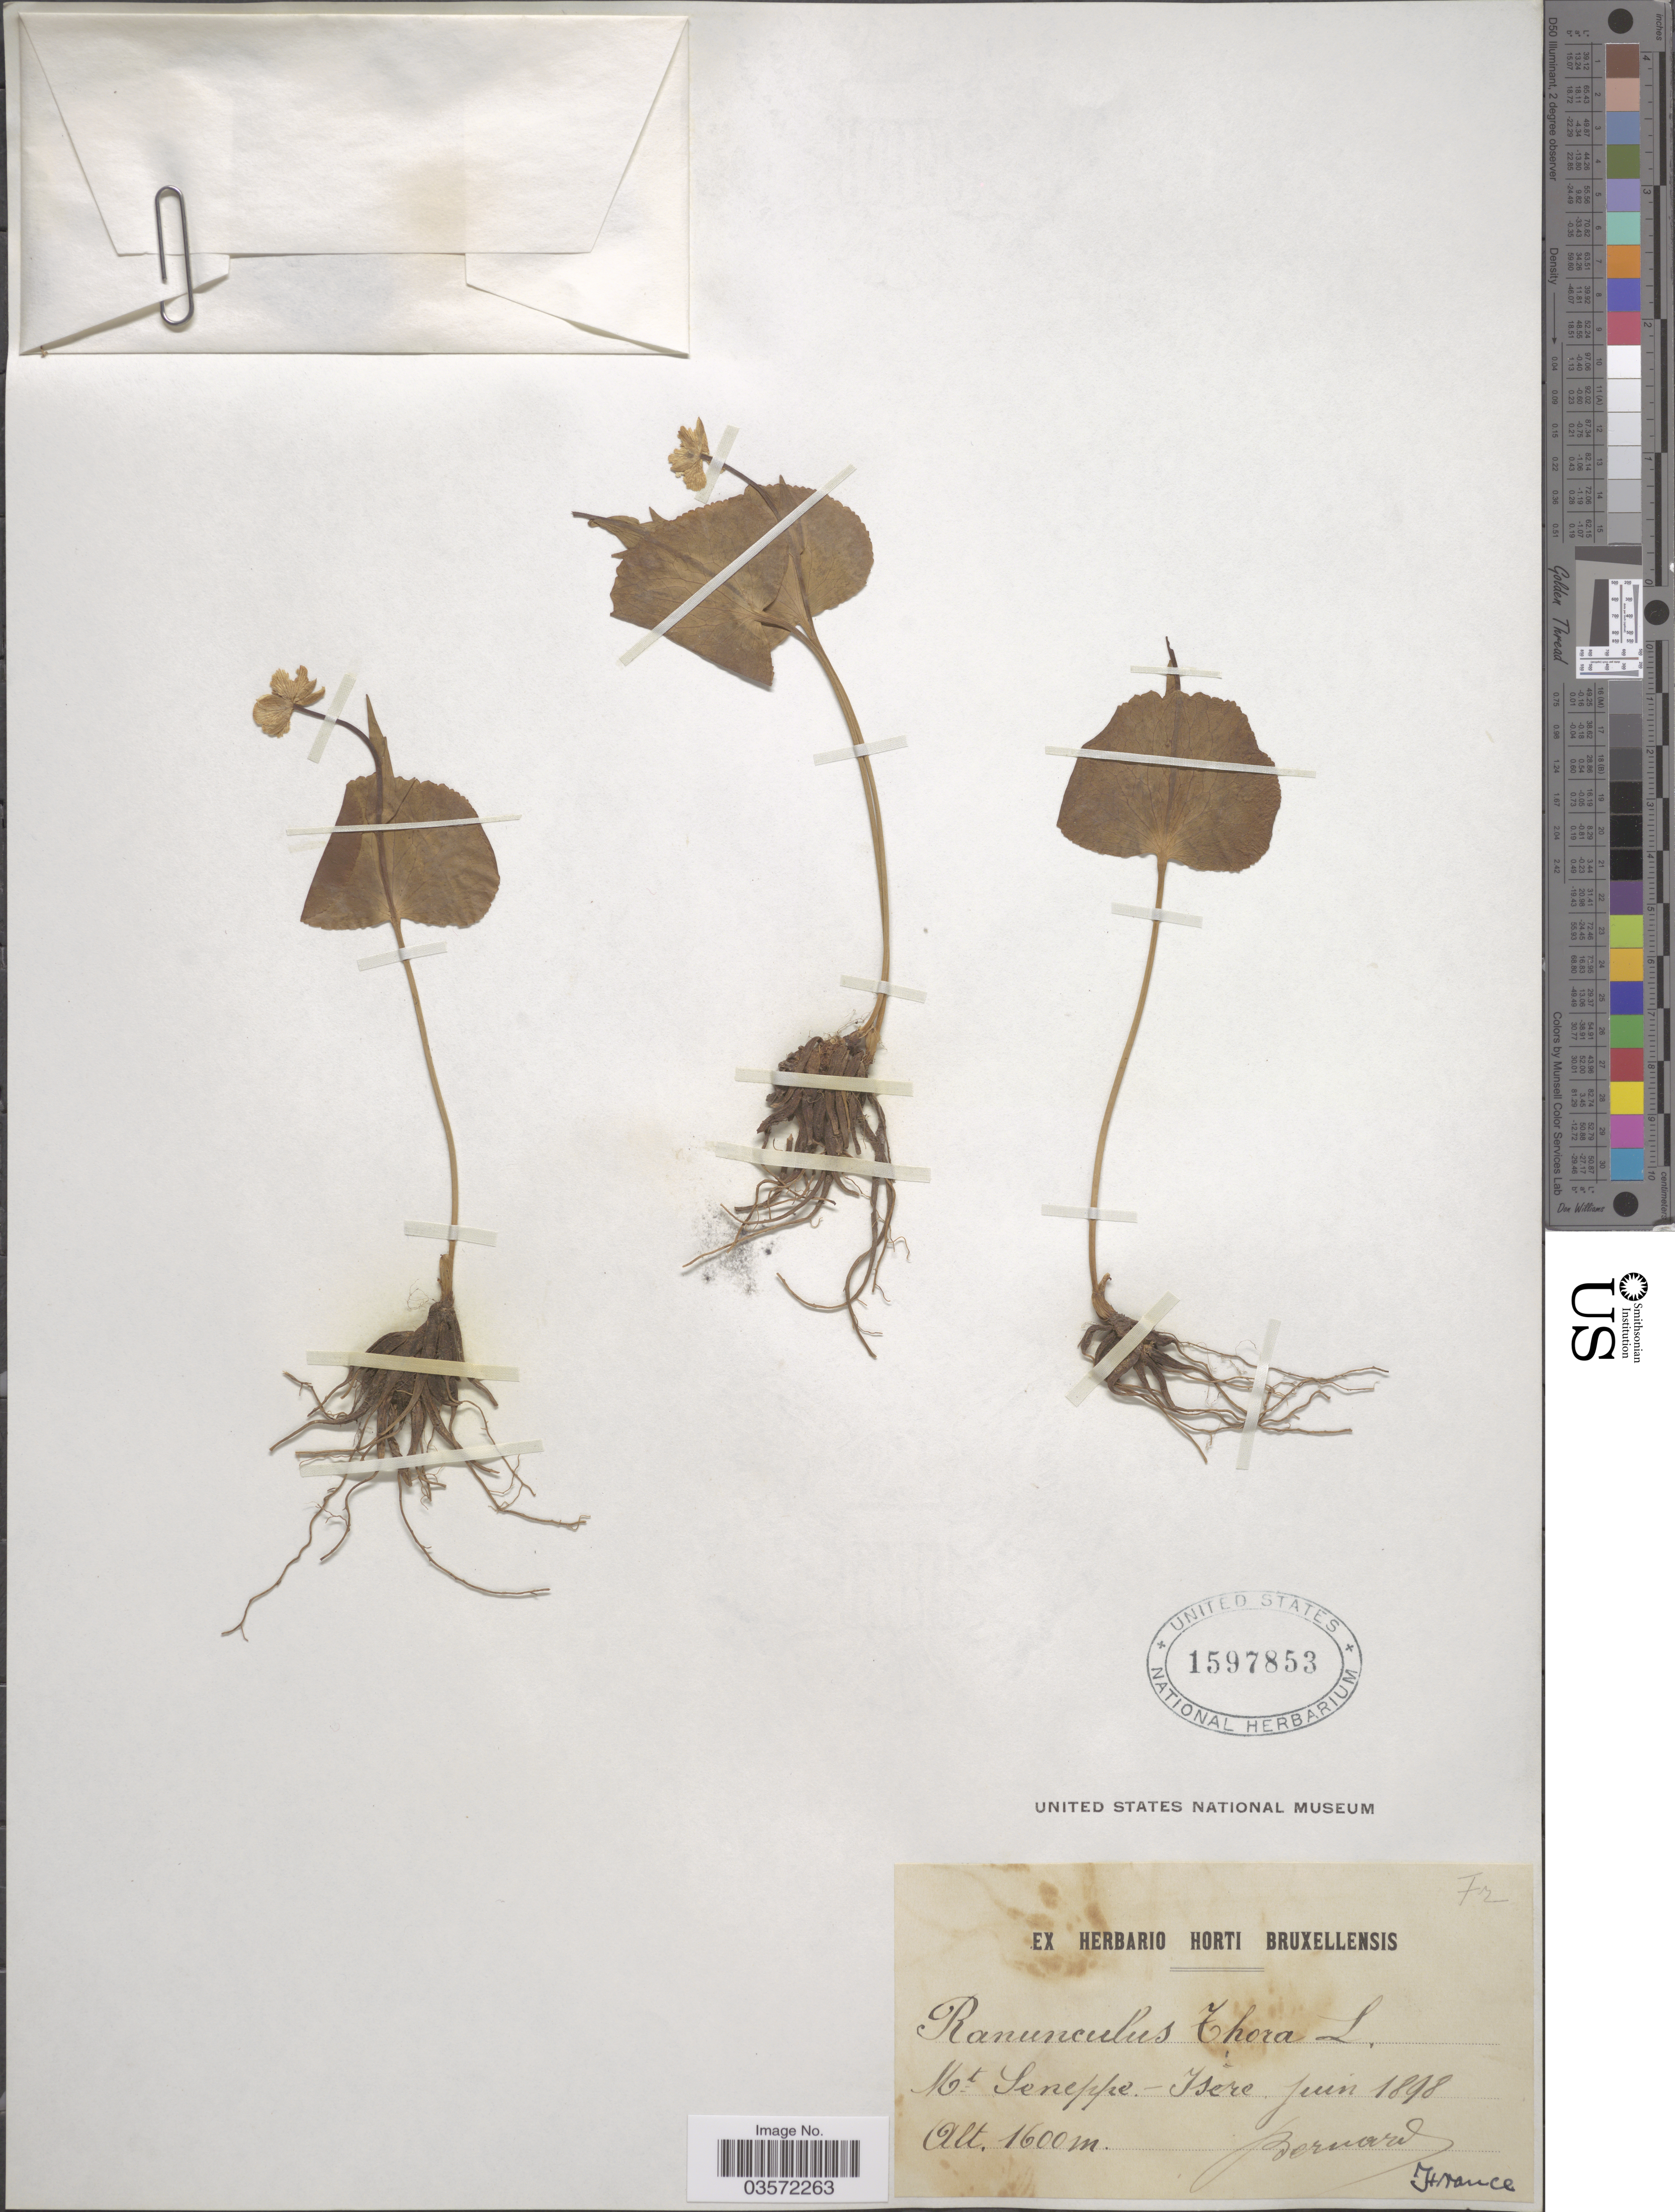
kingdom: Plantae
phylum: Tracheophyta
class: Magnoliopsida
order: Ranunculales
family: Ranunculaceae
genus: Ranunculus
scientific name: Ranunculus thora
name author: L.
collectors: -. Bernard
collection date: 1898-06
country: France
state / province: Auvergne-Rhône-Alpes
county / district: Isère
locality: Mt Seneppe. - Isere.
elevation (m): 1600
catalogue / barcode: US 1597853